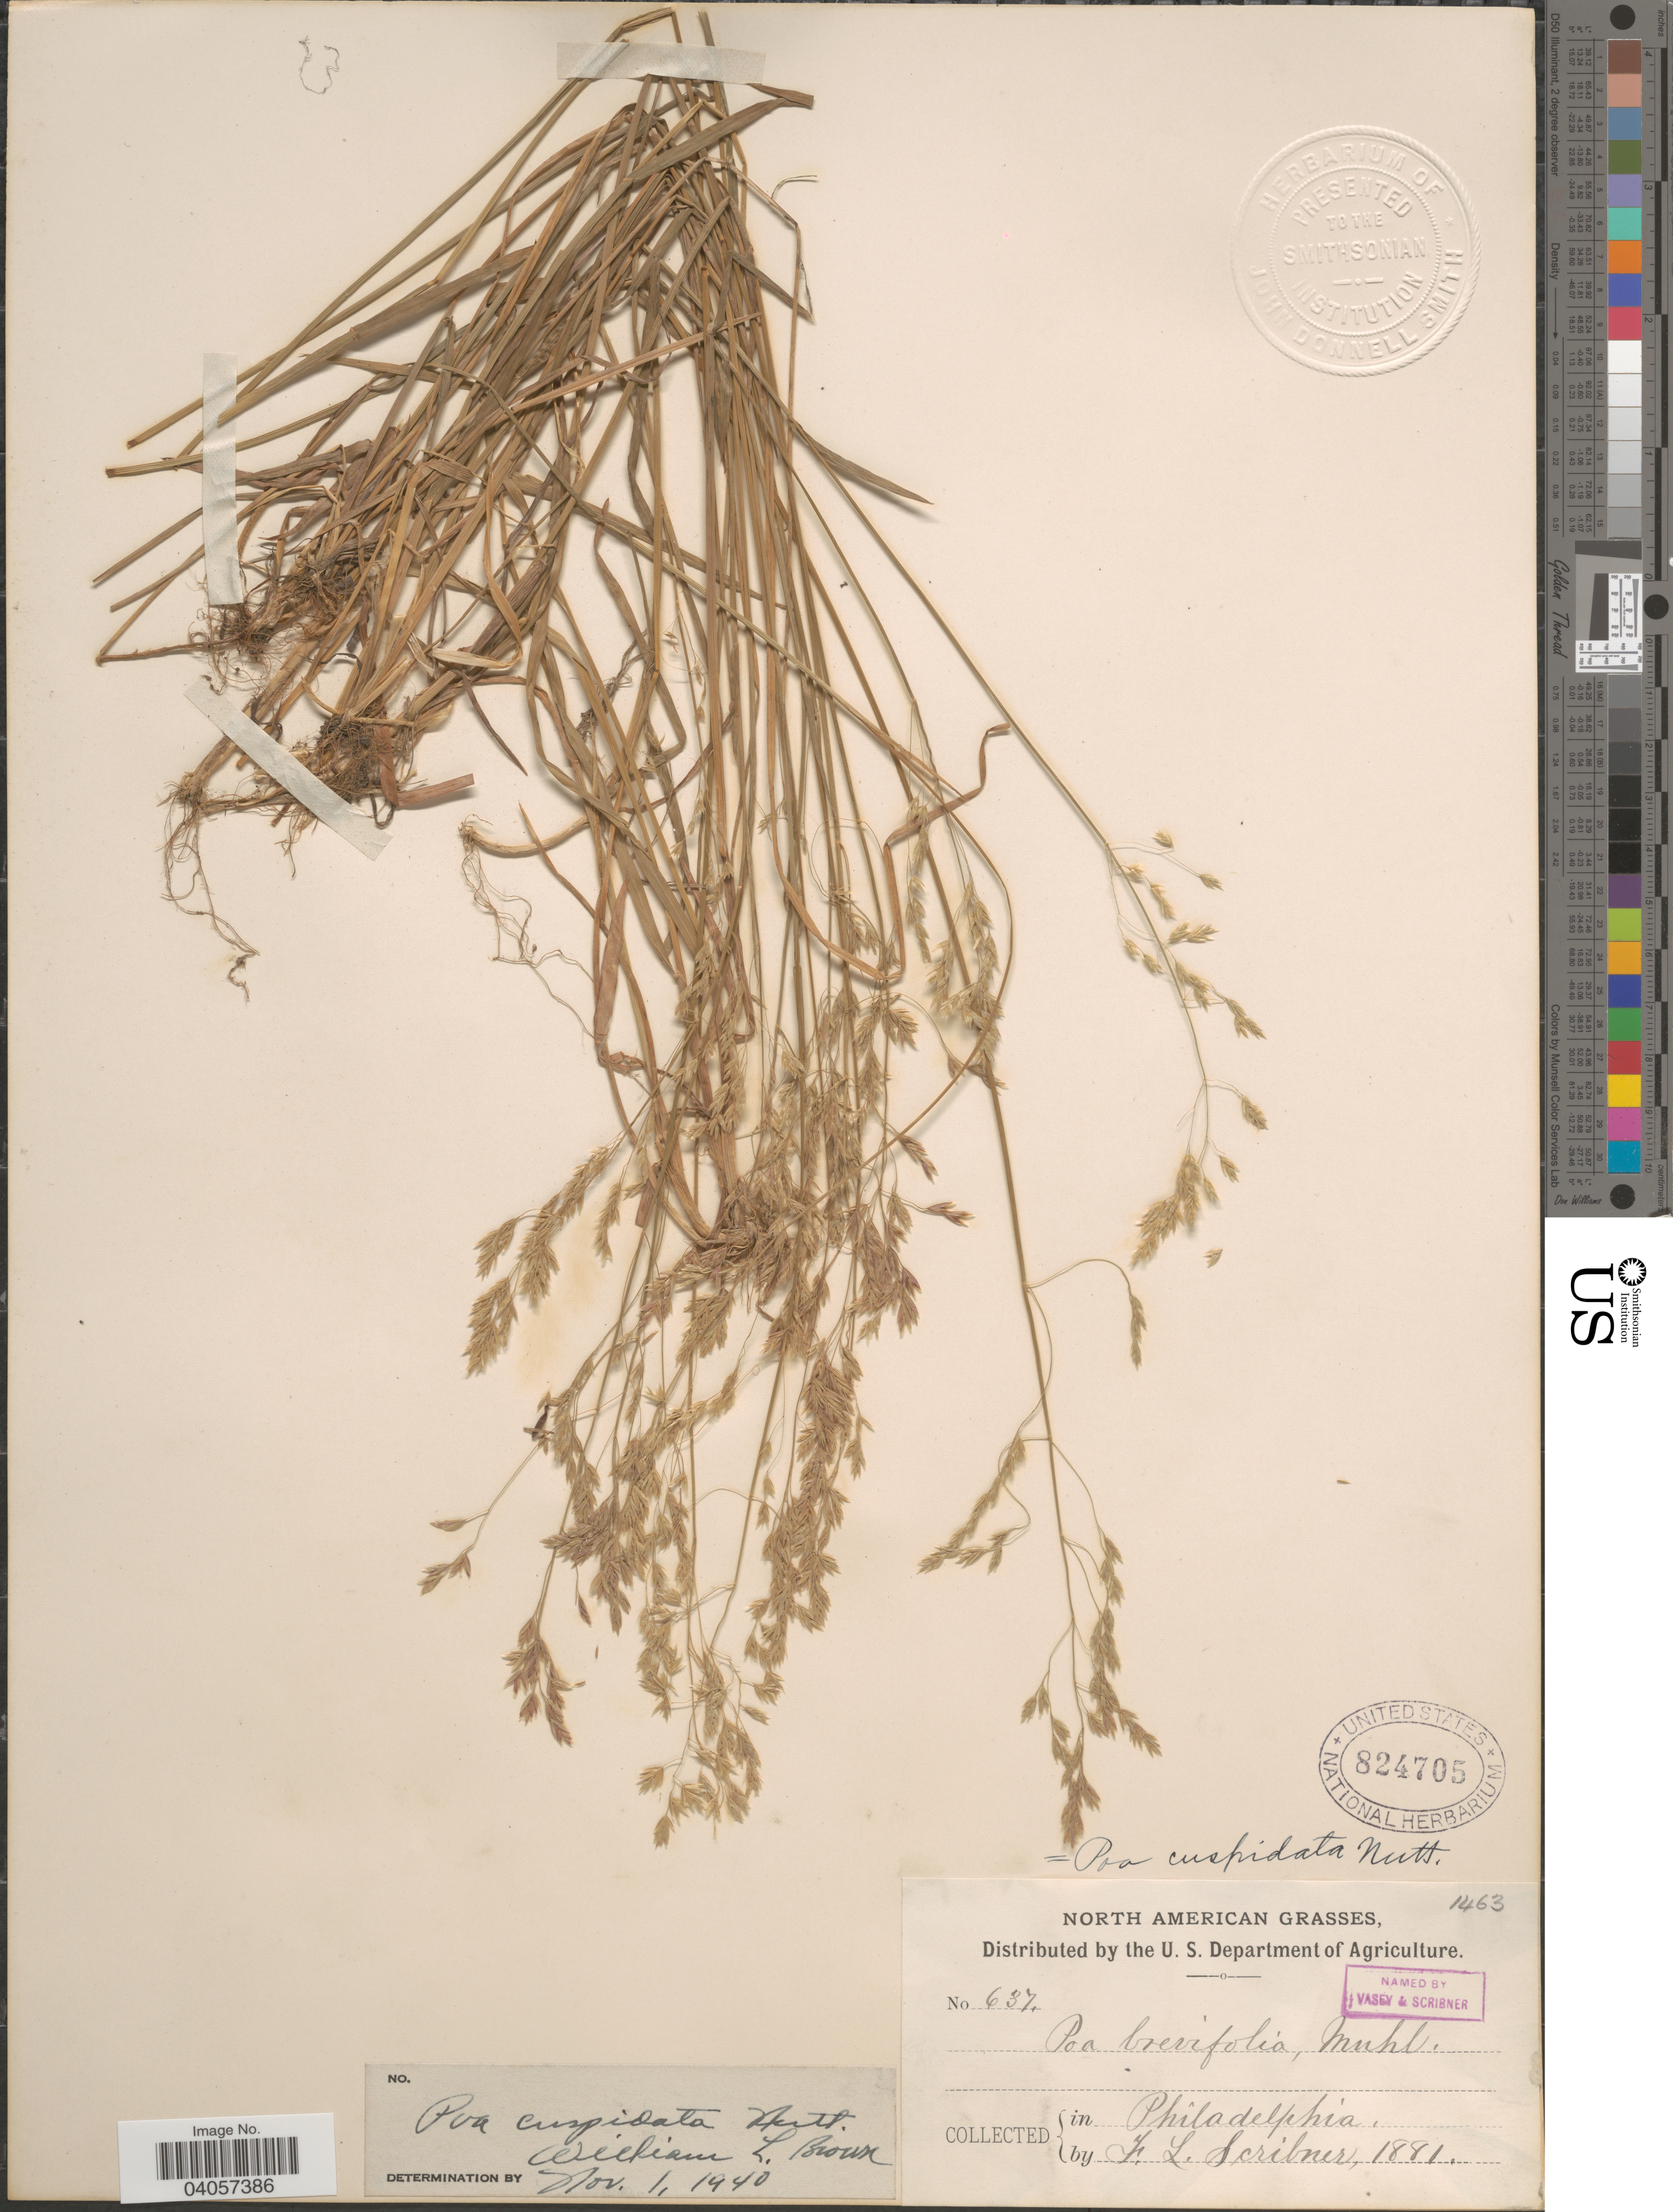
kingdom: Plantae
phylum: Tracheophyta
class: Liliopsida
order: Poales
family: Poaceae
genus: Poa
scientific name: Poa cuspidata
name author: Nutt.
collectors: F. L. Scribner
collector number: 637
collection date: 1881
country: United States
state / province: Pennsylvania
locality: Philadelphia.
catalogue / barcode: US 824705